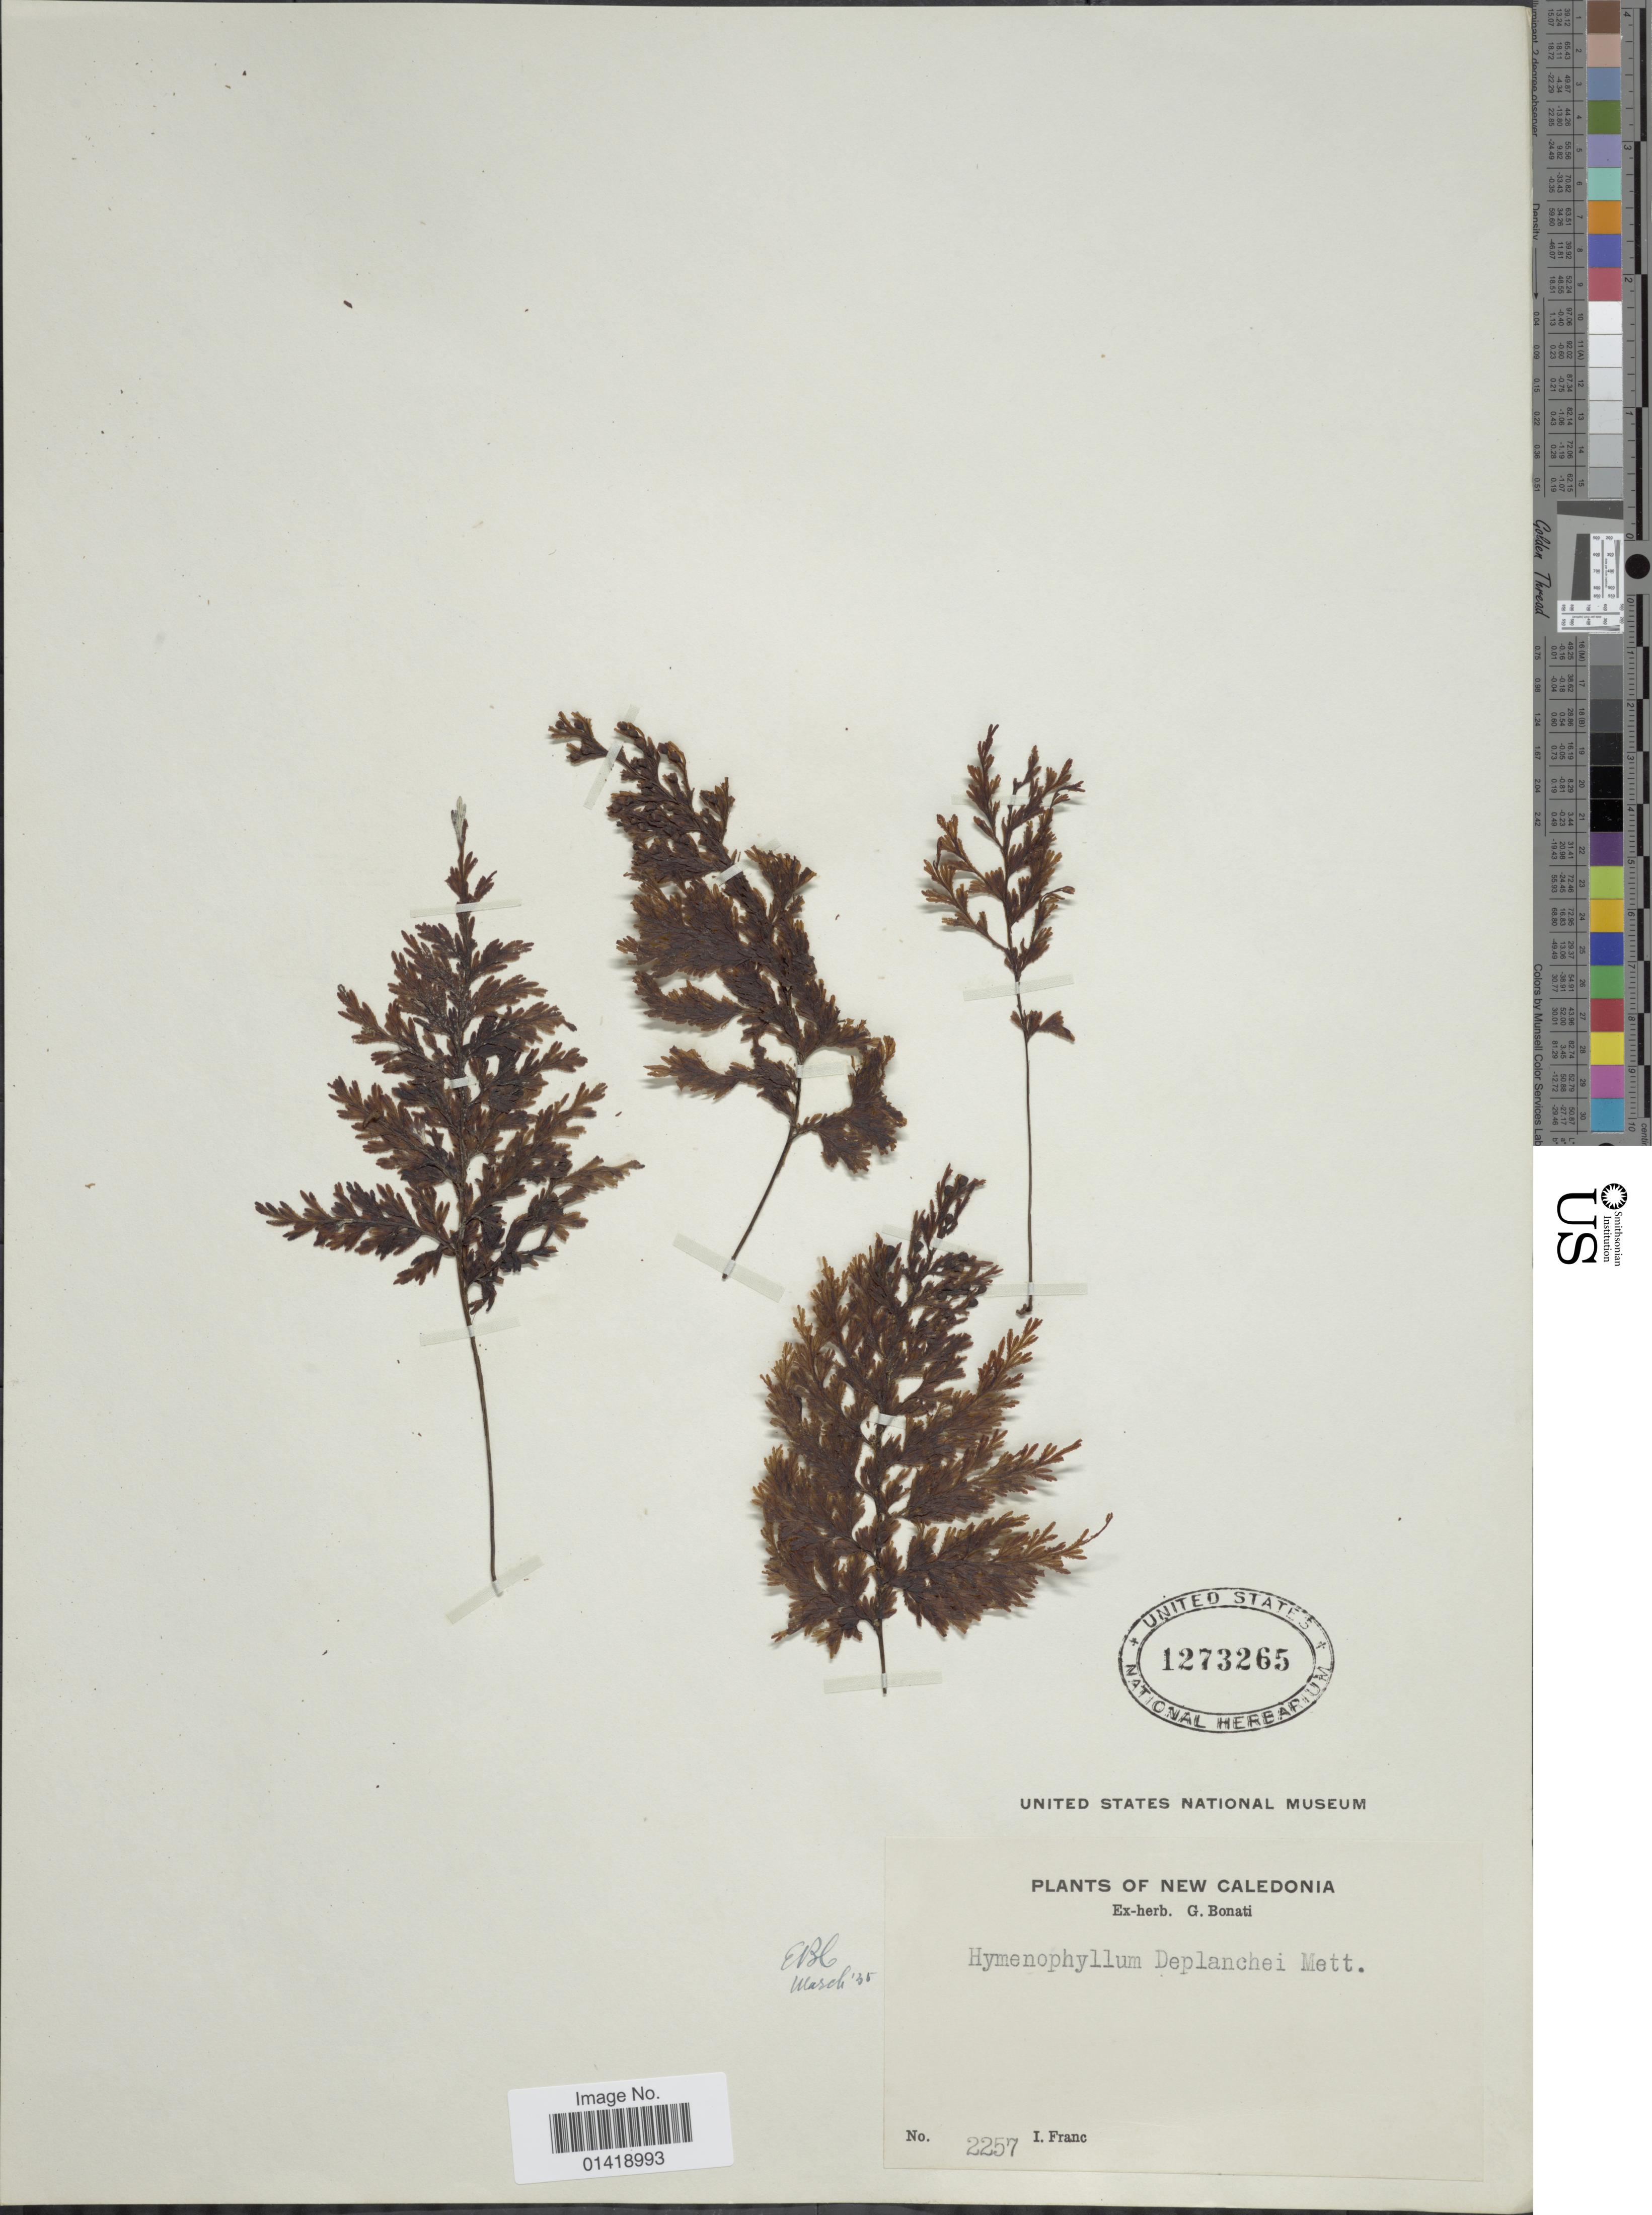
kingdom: Plantae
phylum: Tracheophyta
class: Polypodiopsida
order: Hymenophyllales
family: Hymenophyllaceae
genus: Hymenophyllum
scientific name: Hymenophyllum deplanchei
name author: Mett. ex Kuhn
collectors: I. Franc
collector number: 2257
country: New Caledonia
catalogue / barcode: US 1273265